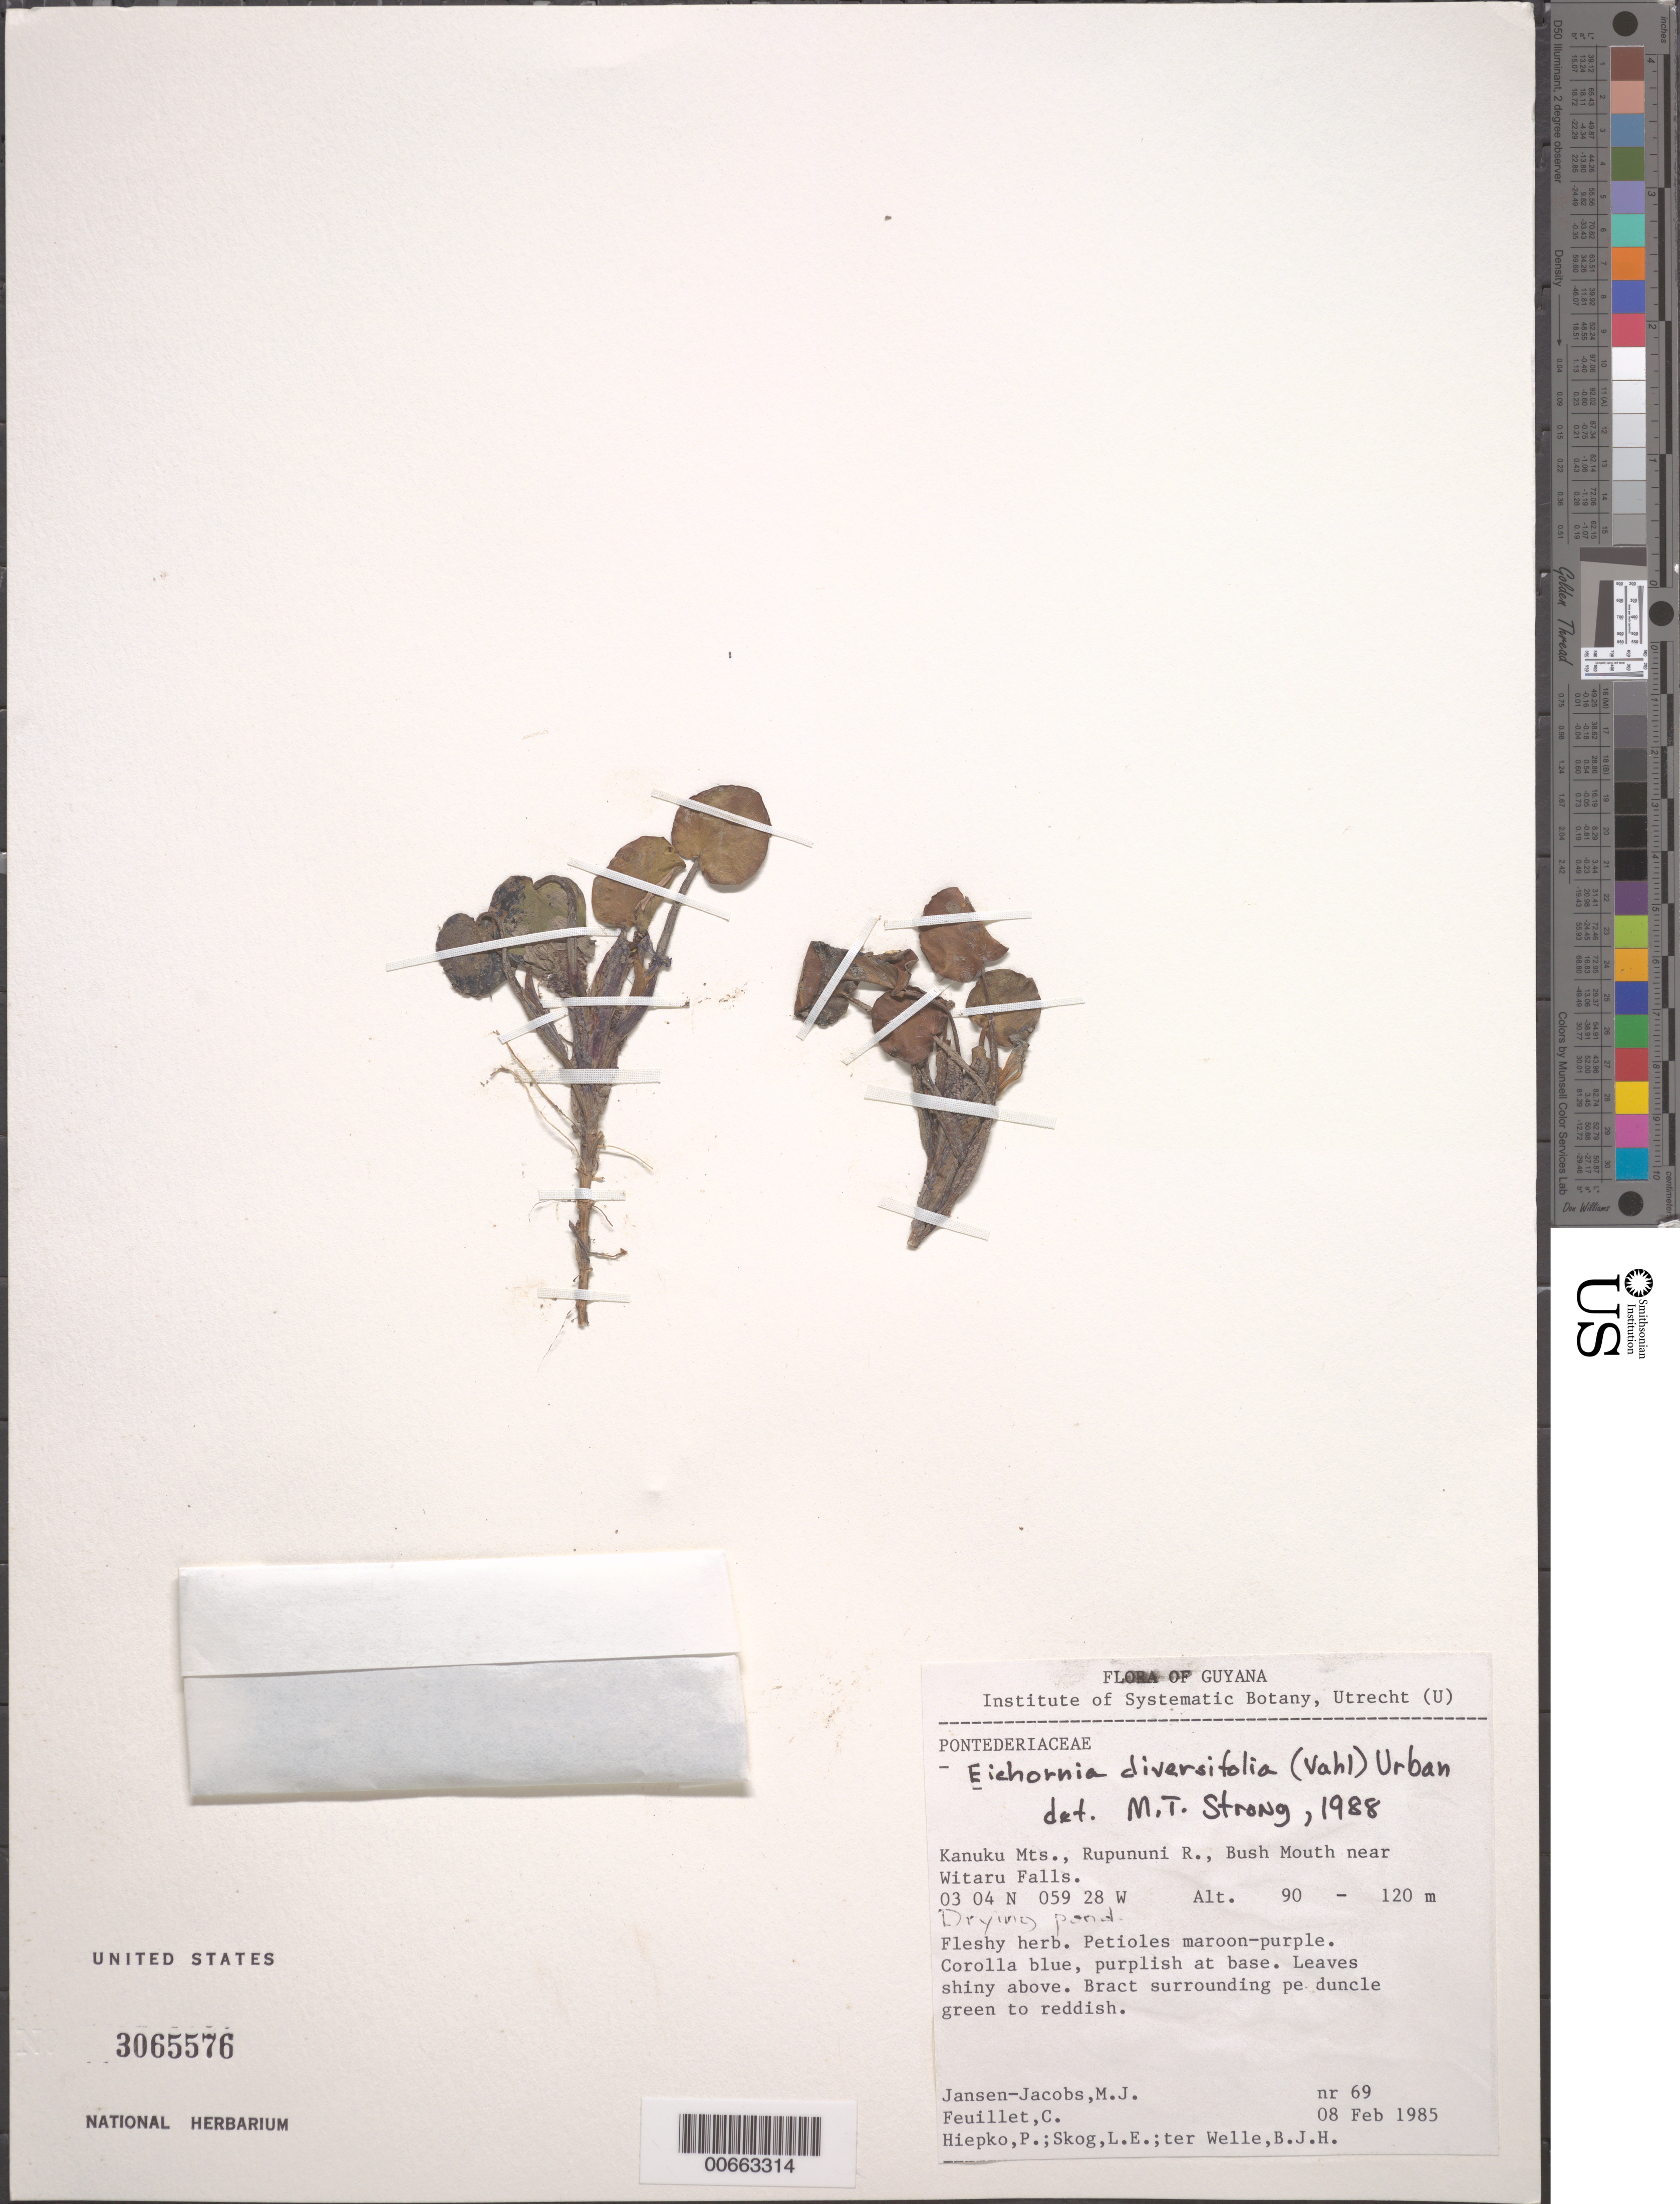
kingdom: Plantae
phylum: Tracheophyta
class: Liliopsida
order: Commelinales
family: Pontederiaceae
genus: Eichhornia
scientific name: Eichhornia diversifolia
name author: (Vahl) Urb.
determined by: Strong, M. T., (US), Smithsonian Institution - National Museum of Natural History (UNITED STATES)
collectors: M. J. Jansen-Jacobs, C. Feuillet, P. H. Hiepko, L. E. Skog & B. Welle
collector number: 69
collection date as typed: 8-Feb-85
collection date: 1985-02-08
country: Guyana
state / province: U. Takutu-U. Essequibo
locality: Kanuku Mts., Rupununi R., Bush Mouth near Witaru Falls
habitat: Drying pond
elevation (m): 90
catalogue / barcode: US 3065576